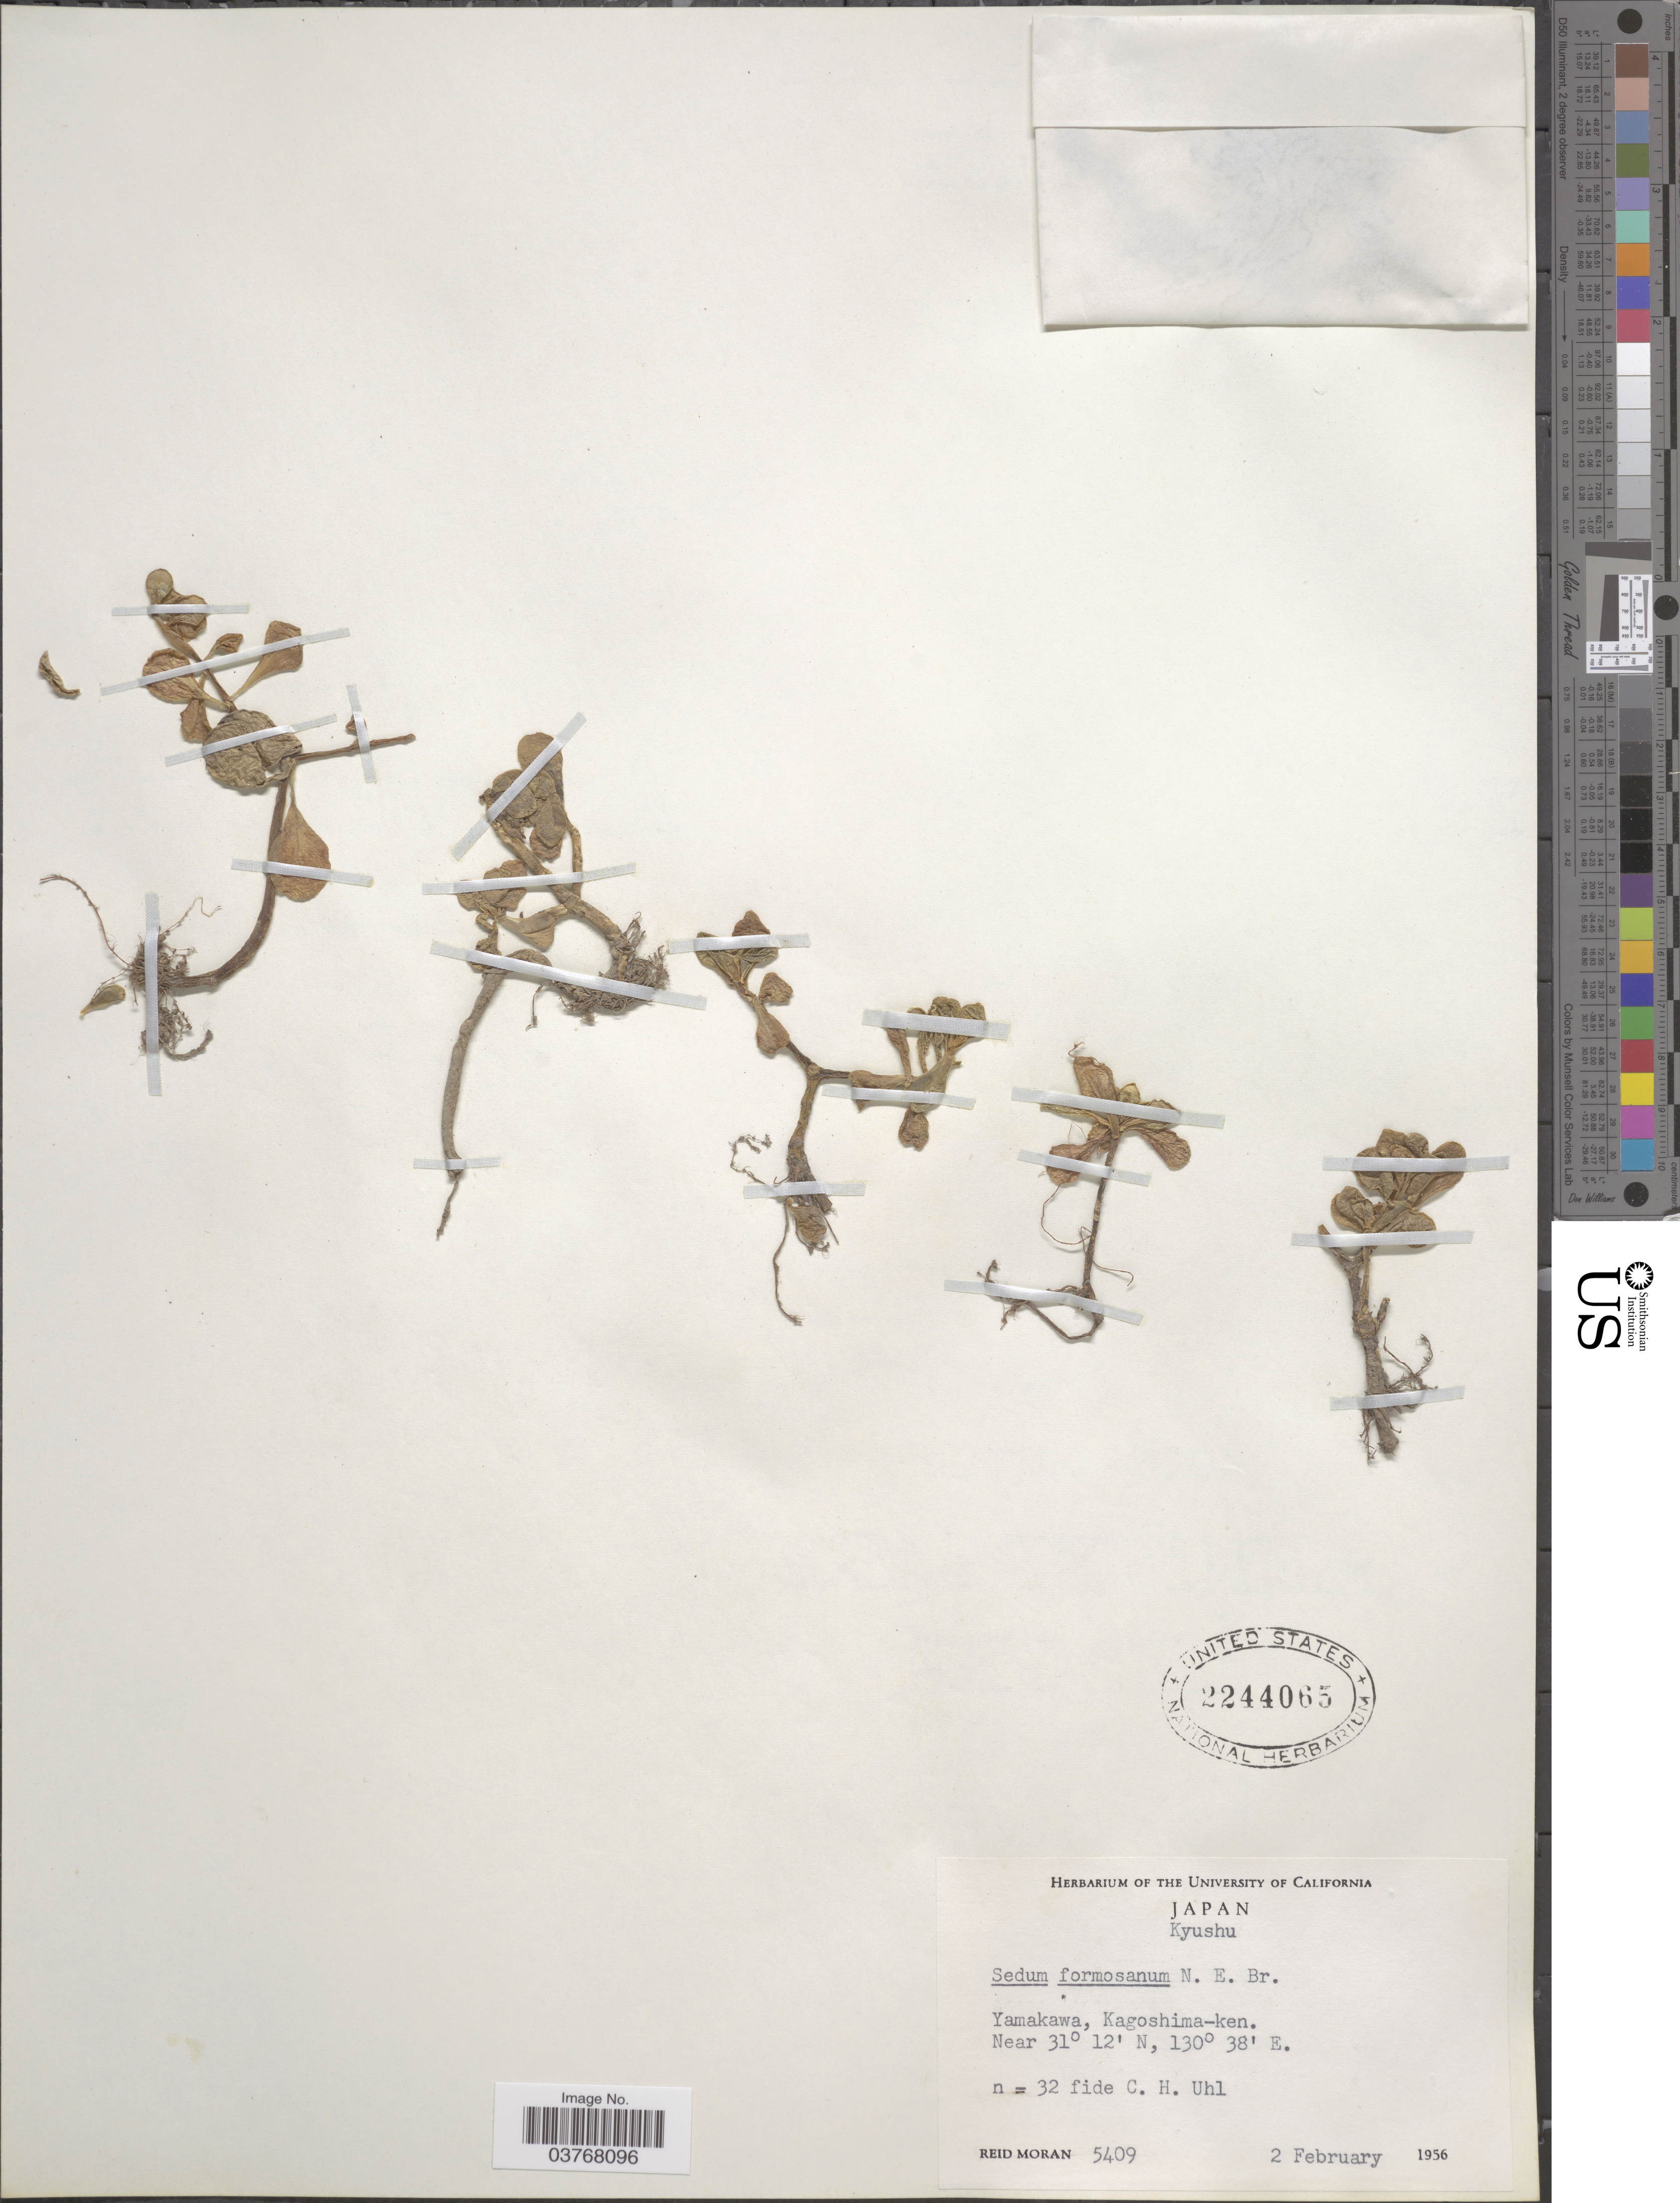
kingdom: Plantae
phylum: Tracheophyta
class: Magnoliopsida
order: Saxifragales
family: Crassulaceae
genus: Sedum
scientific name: Sedum formosanum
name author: N.E. Br.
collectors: R. V. Moran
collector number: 5409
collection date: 1956-02-02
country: Japan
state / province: Kagosima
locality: Kyushu. Yamakama, Kagoshima-ken.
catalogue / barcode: US 2244065